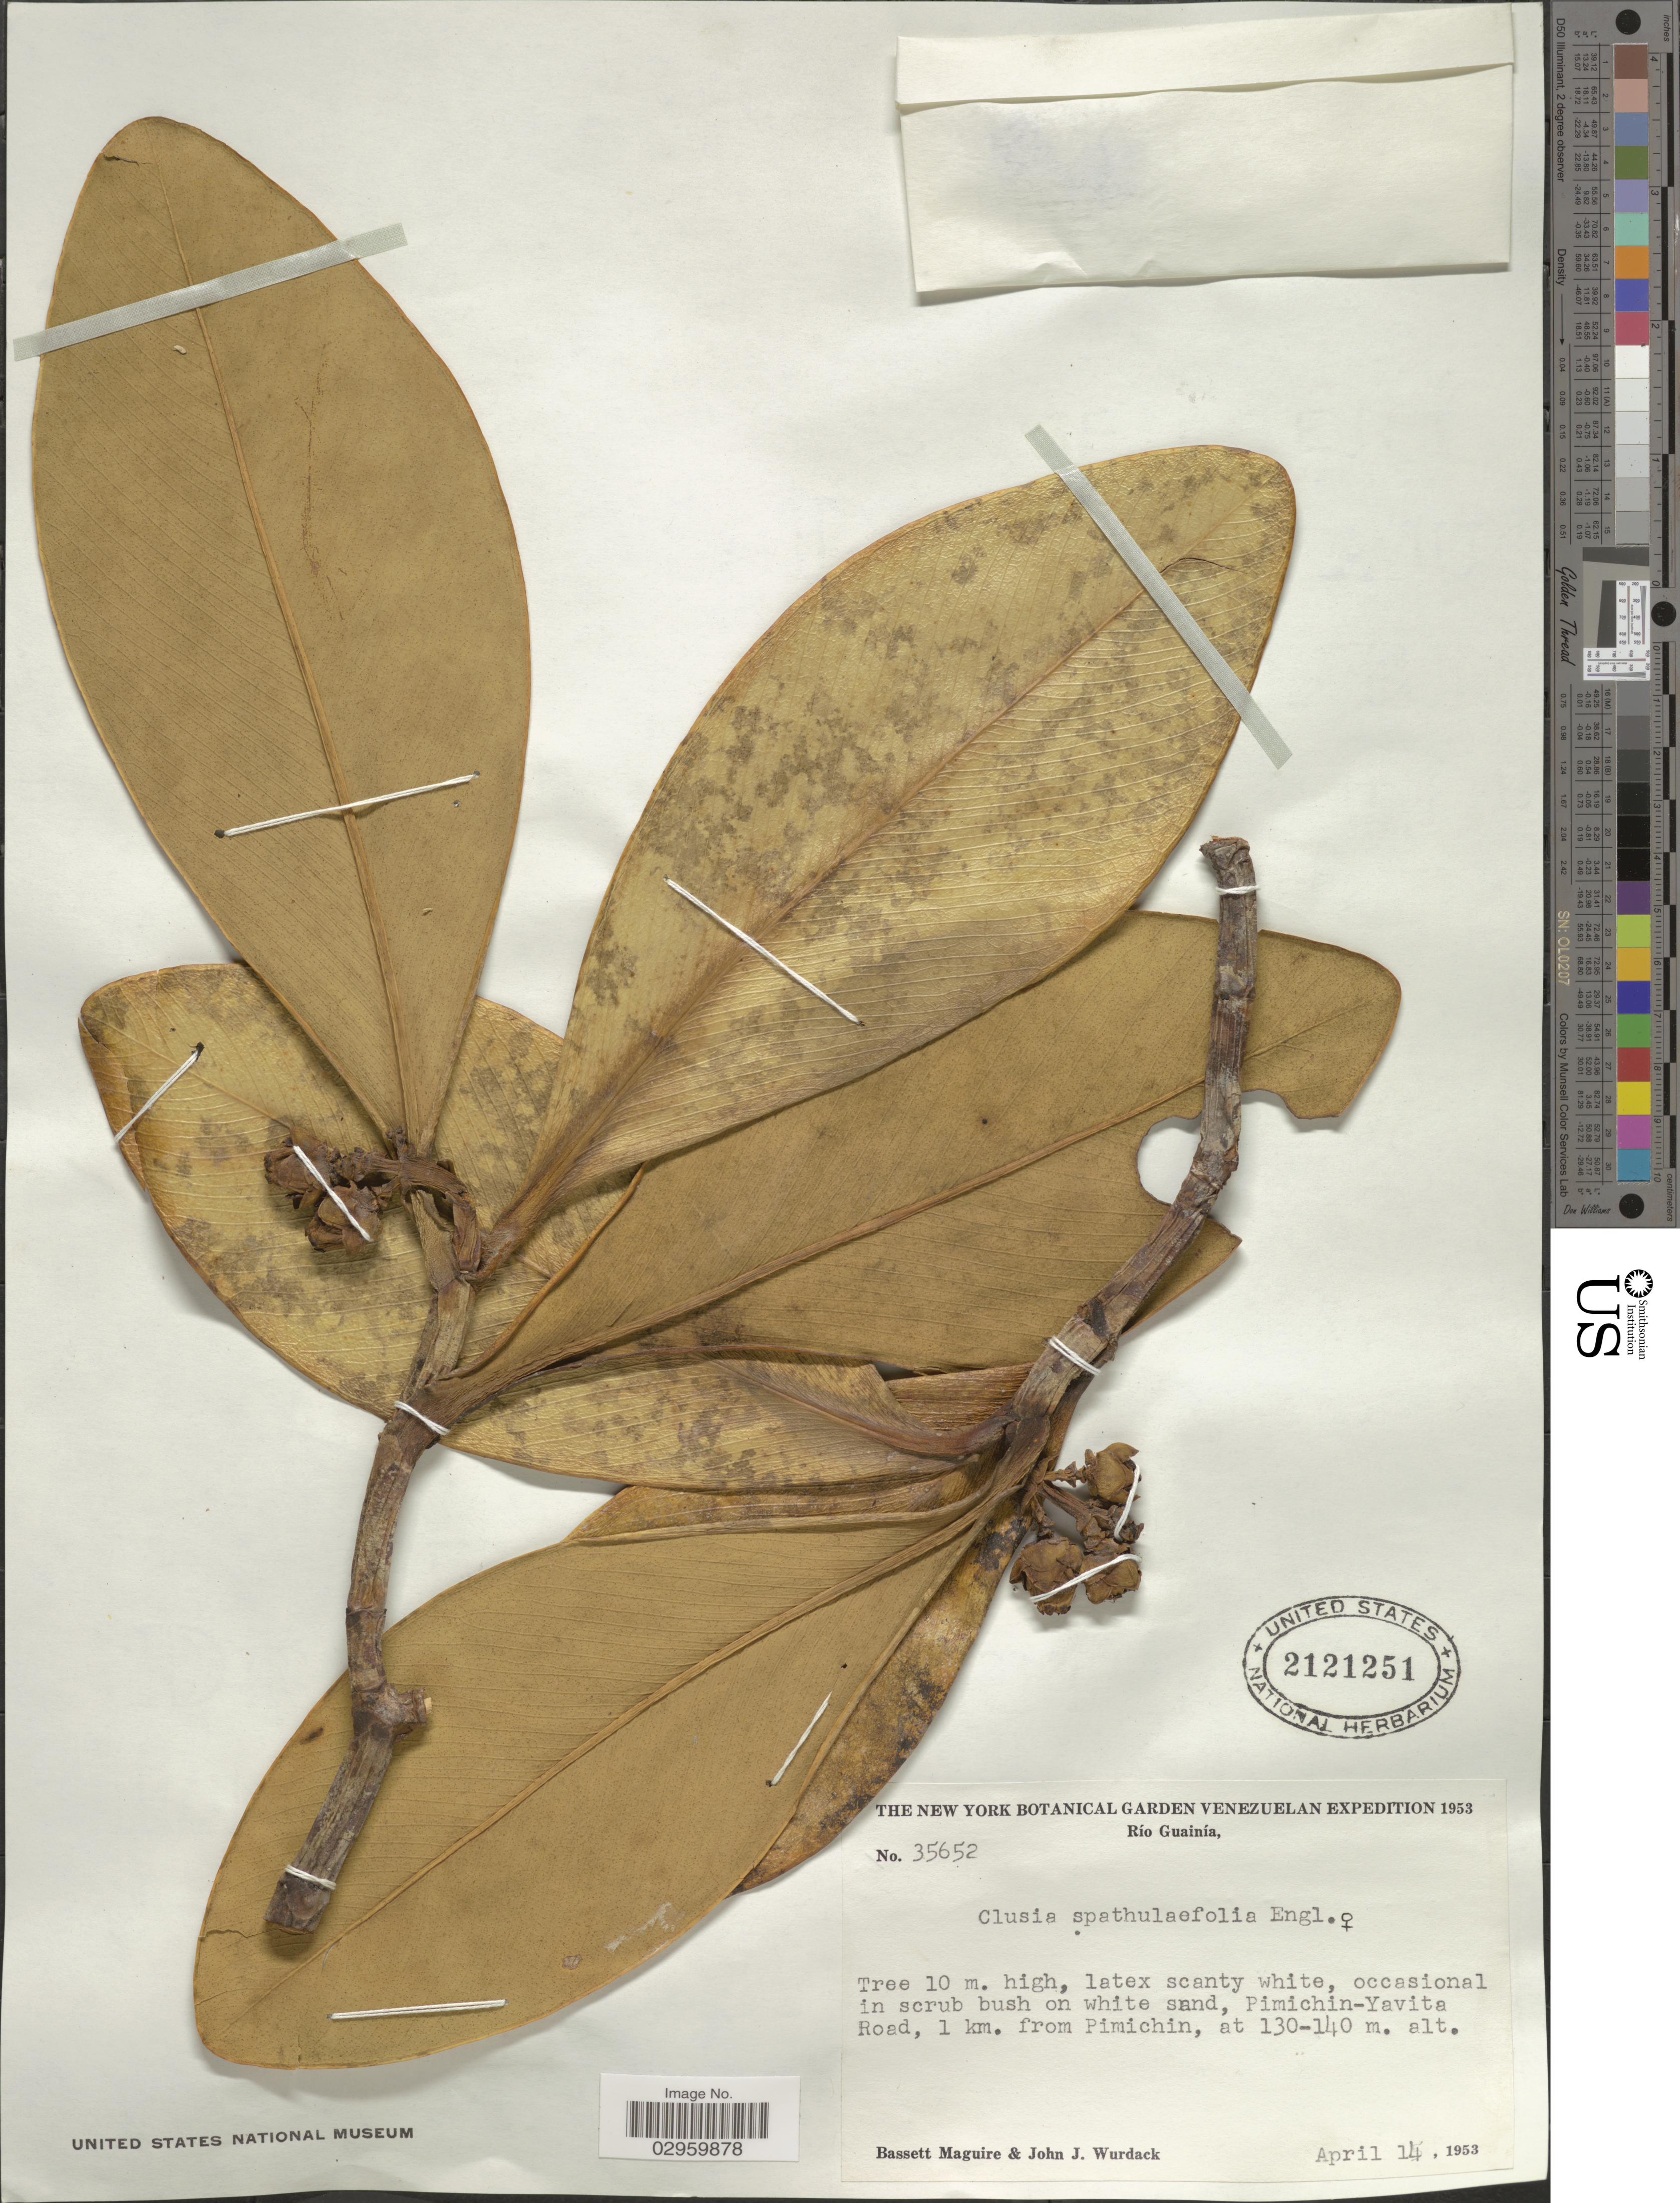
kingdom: Plantae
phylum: Tracheophyta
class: Magnoliopsida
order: Malpighiales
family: Clusiaceae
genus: Clusia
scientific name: Clusia spathulifolia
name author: Engl.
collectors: B. Maguire & J. J. Wurdack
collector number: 35652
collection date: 1953-04-14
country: Venezuela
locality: Río Guainía, Pimichin-Yavita Road, 1 km. from Pimichin.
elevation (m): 130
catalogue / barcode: US 2121251